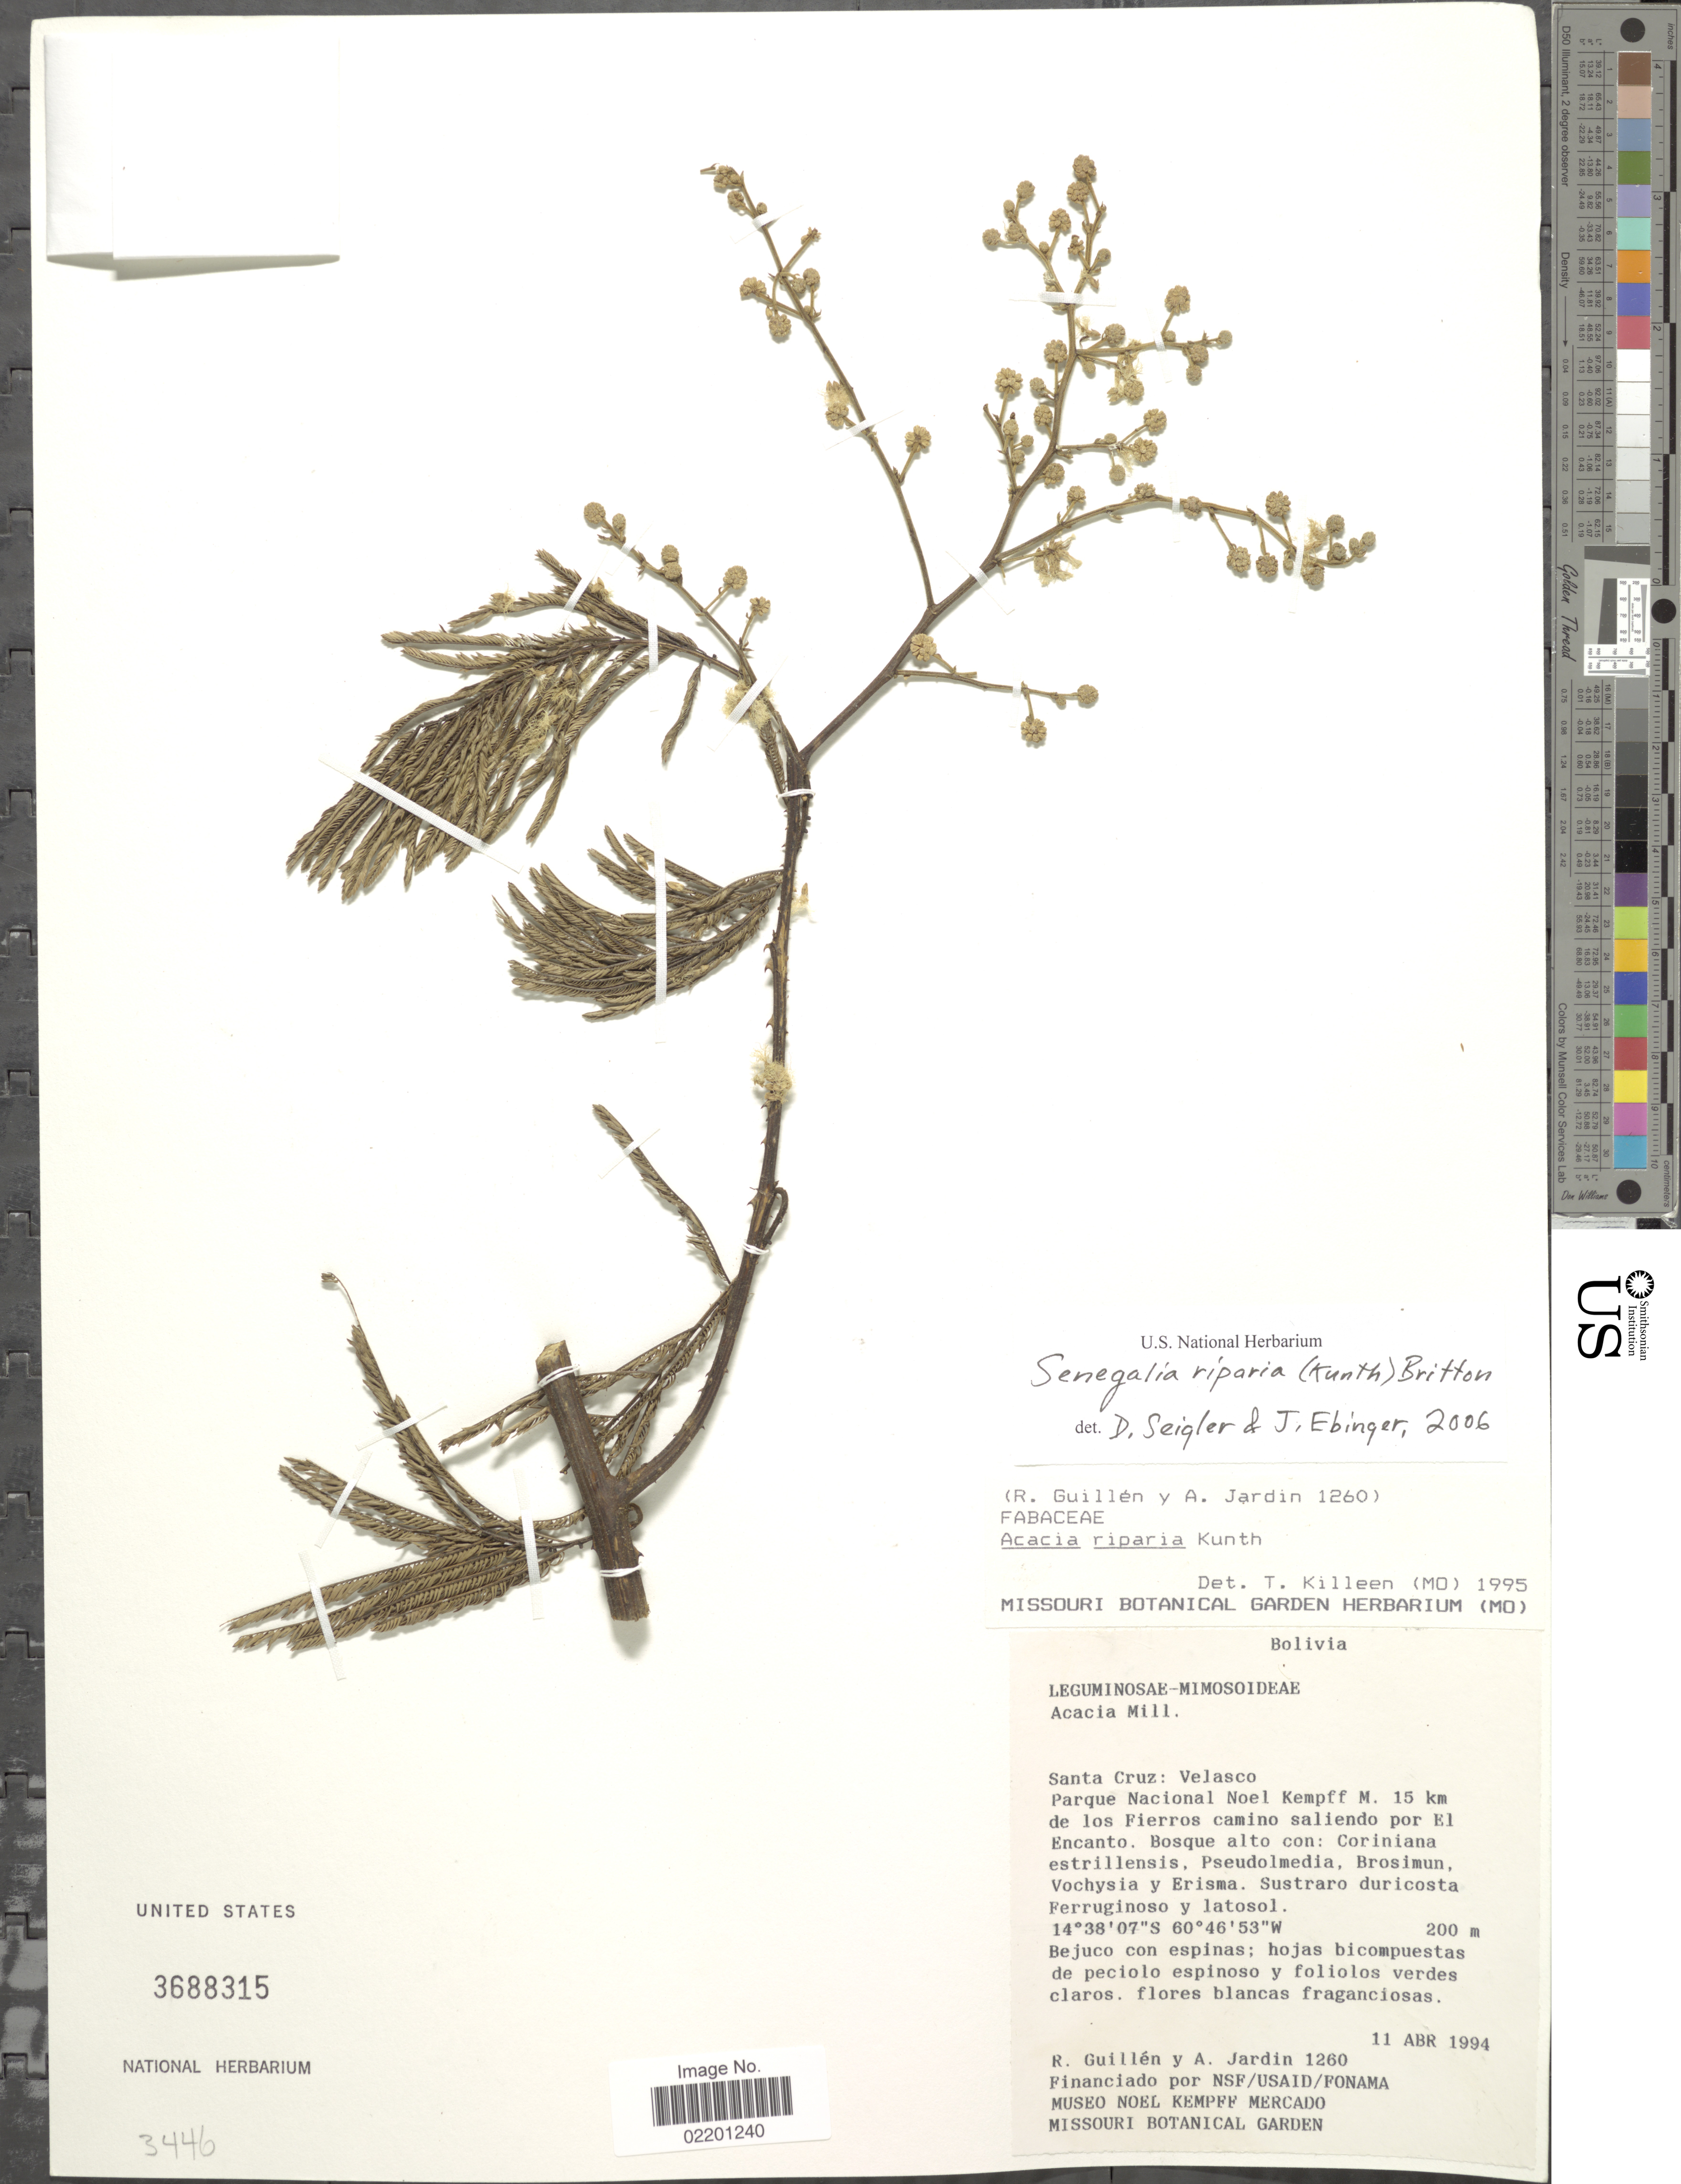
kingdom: Plantae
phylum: Tracheophyta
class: Magnoliopsida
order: Fabales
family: Fabaceae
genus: Senegalia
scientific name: Senegalia riparia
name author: (Kunth) Britton & Rose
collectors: R. Guillen & A. Jardin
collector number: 1260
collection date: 1994-04-11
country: Bolivia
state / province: Santa Cruz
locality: Santa Cruz: Velasco. Parque Nacional Noel Kempff M. 15 km de los Fierris camino saliendo por El Encanto.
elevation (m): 200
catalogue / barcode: US 3688315